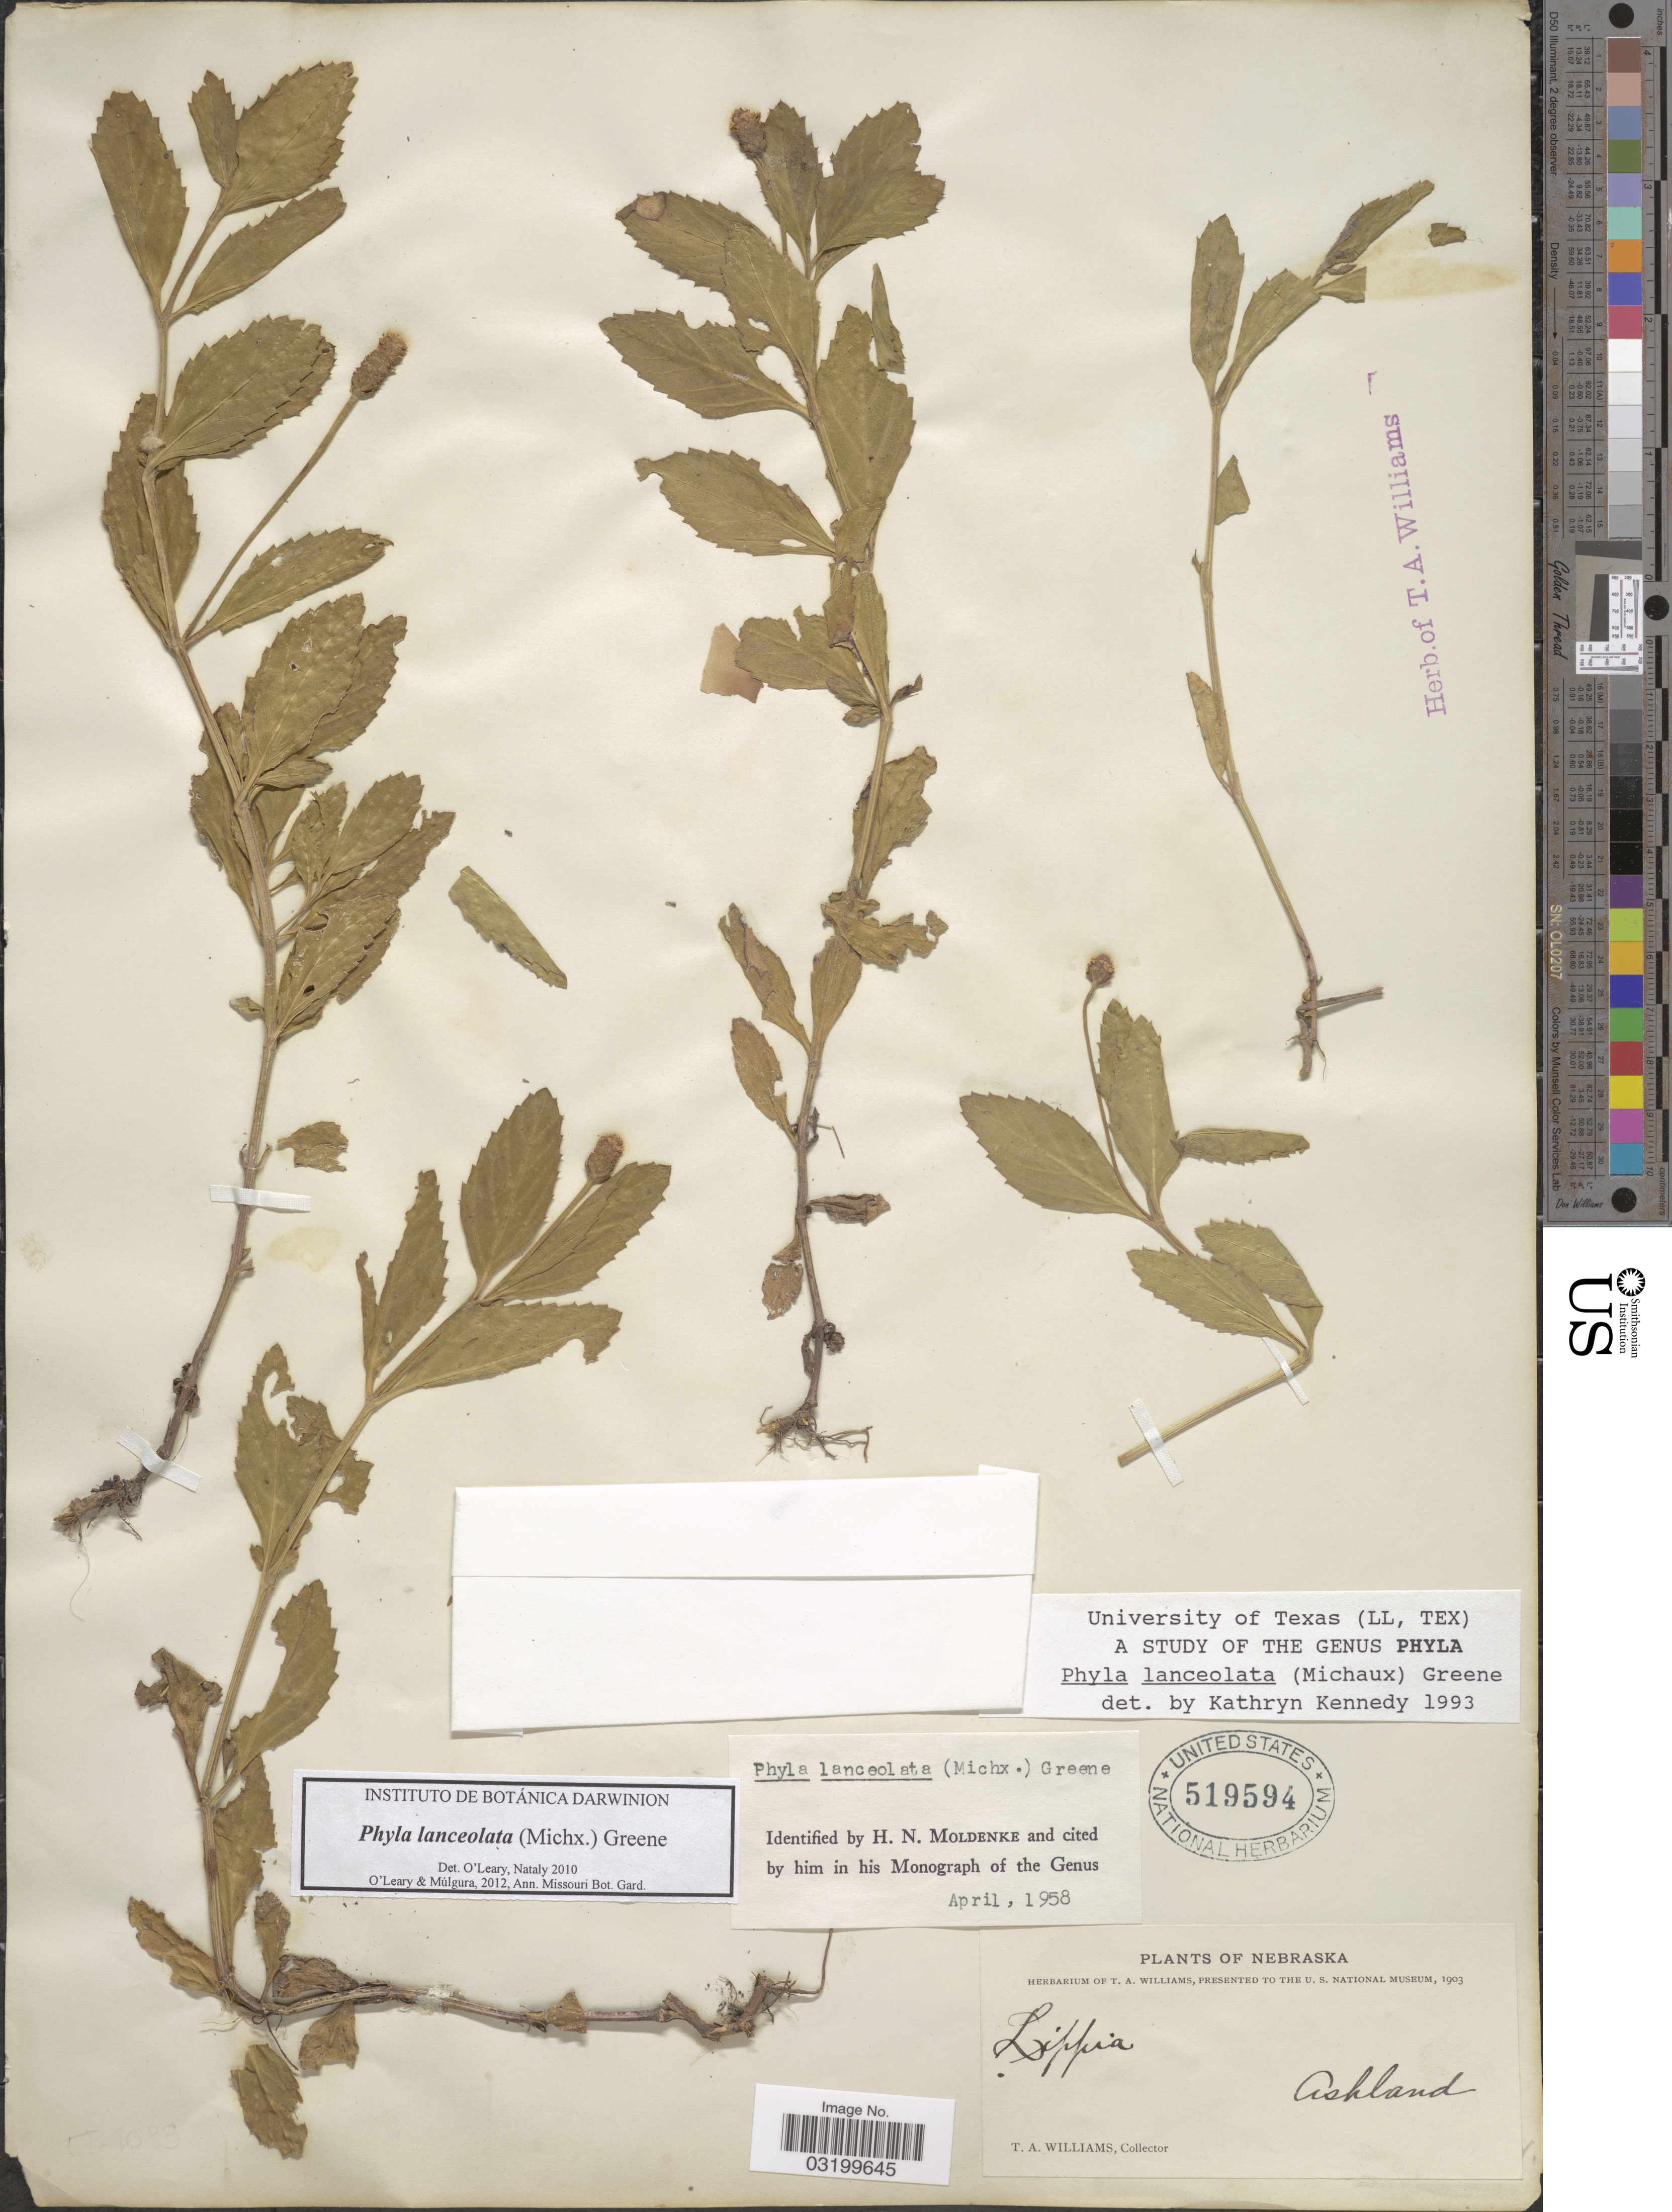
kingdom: Plantae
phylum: Tracheophyta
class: Magnoliopsida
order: Lamiales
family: Verbenaceae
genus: Phyla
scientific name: Phyla lanceolata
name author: (Michx.) Greene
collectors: T. Williams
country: United States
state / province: Nebraska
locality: Ashland.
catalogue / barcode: US 519594